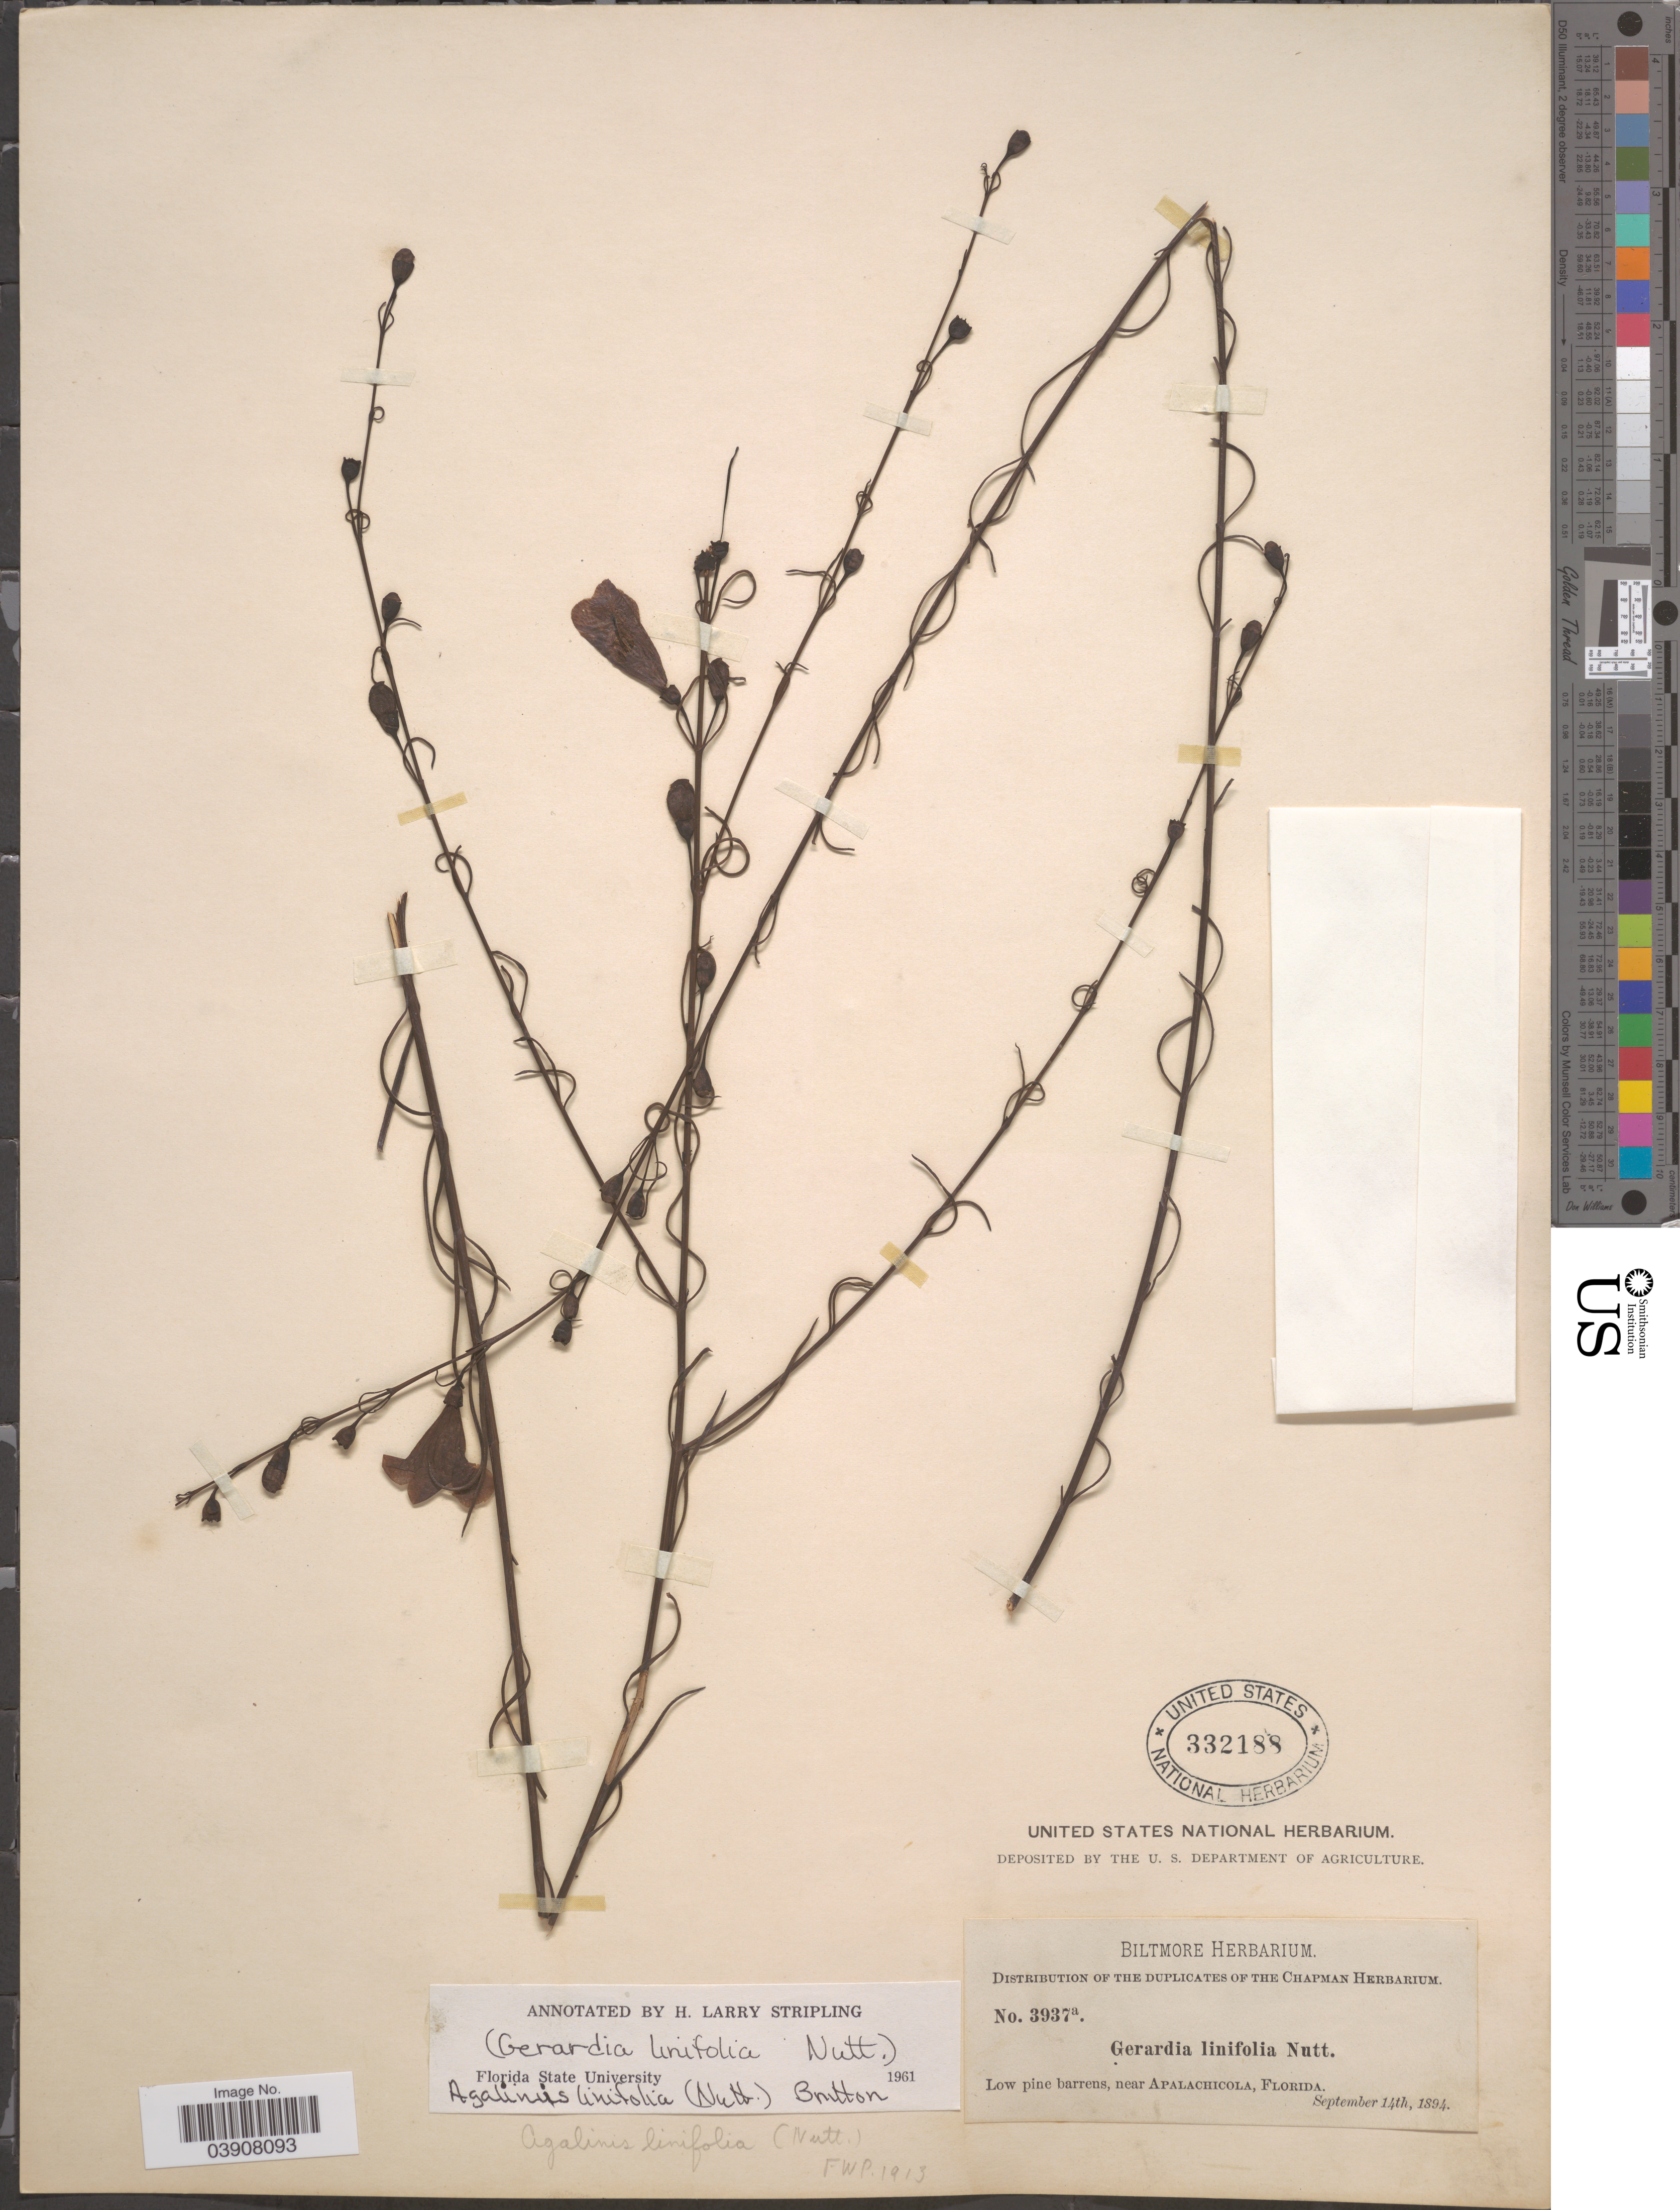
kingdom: Plantae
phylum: Tracheophyta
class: Magnoliopsida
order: Lamiales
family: Orobanchaceae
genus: Agalinis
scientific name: Agalinis linifolia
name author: (Nutt.) Britton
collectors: ex herb. Biltmore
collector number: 3937a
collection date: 1894-09-14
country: United States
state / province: Florida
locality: Low pine barrens, near Apalachicola.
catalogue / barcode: US 332188